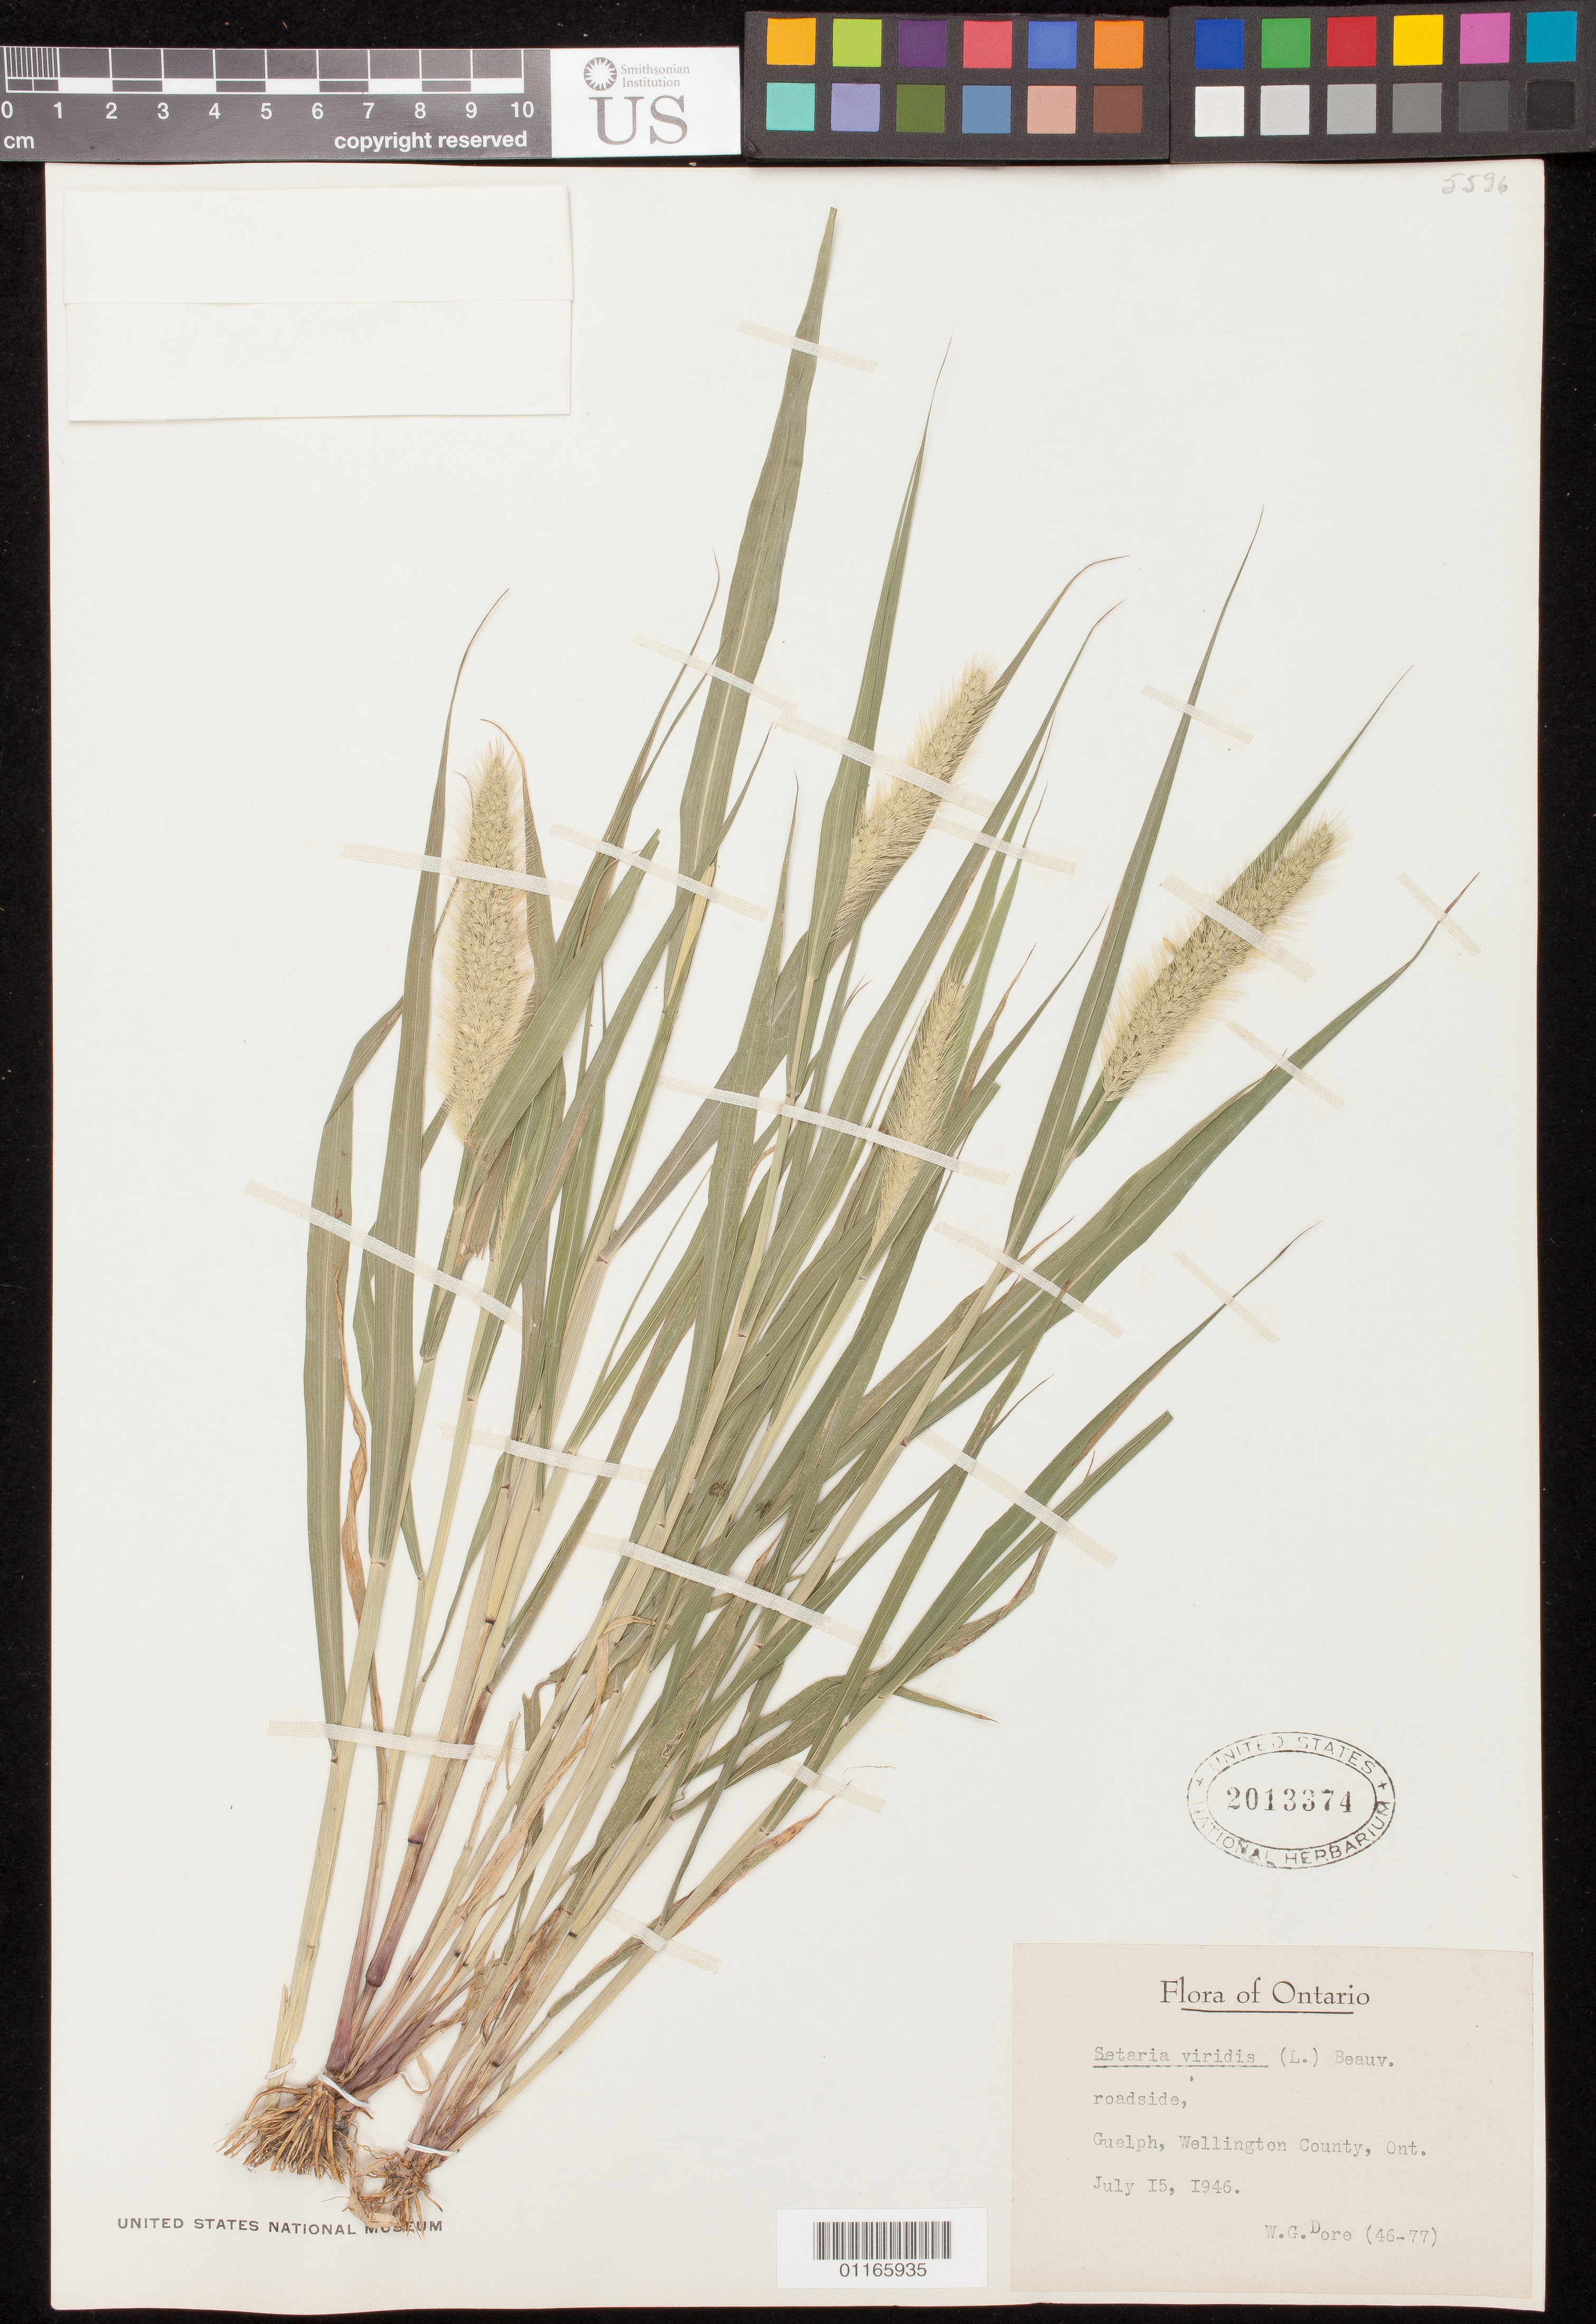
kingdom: Plantae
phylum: Tracheophyta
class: Liliopsida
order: Poales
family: Poaceae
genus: Setaria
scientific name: Setaria viridis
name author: (L.) P. Beauv.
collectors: W. Dore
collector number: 46-77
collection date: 1946-07-15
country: Canada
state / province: Ontario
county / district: Wellington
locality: Guelph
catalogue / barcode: US 2013374